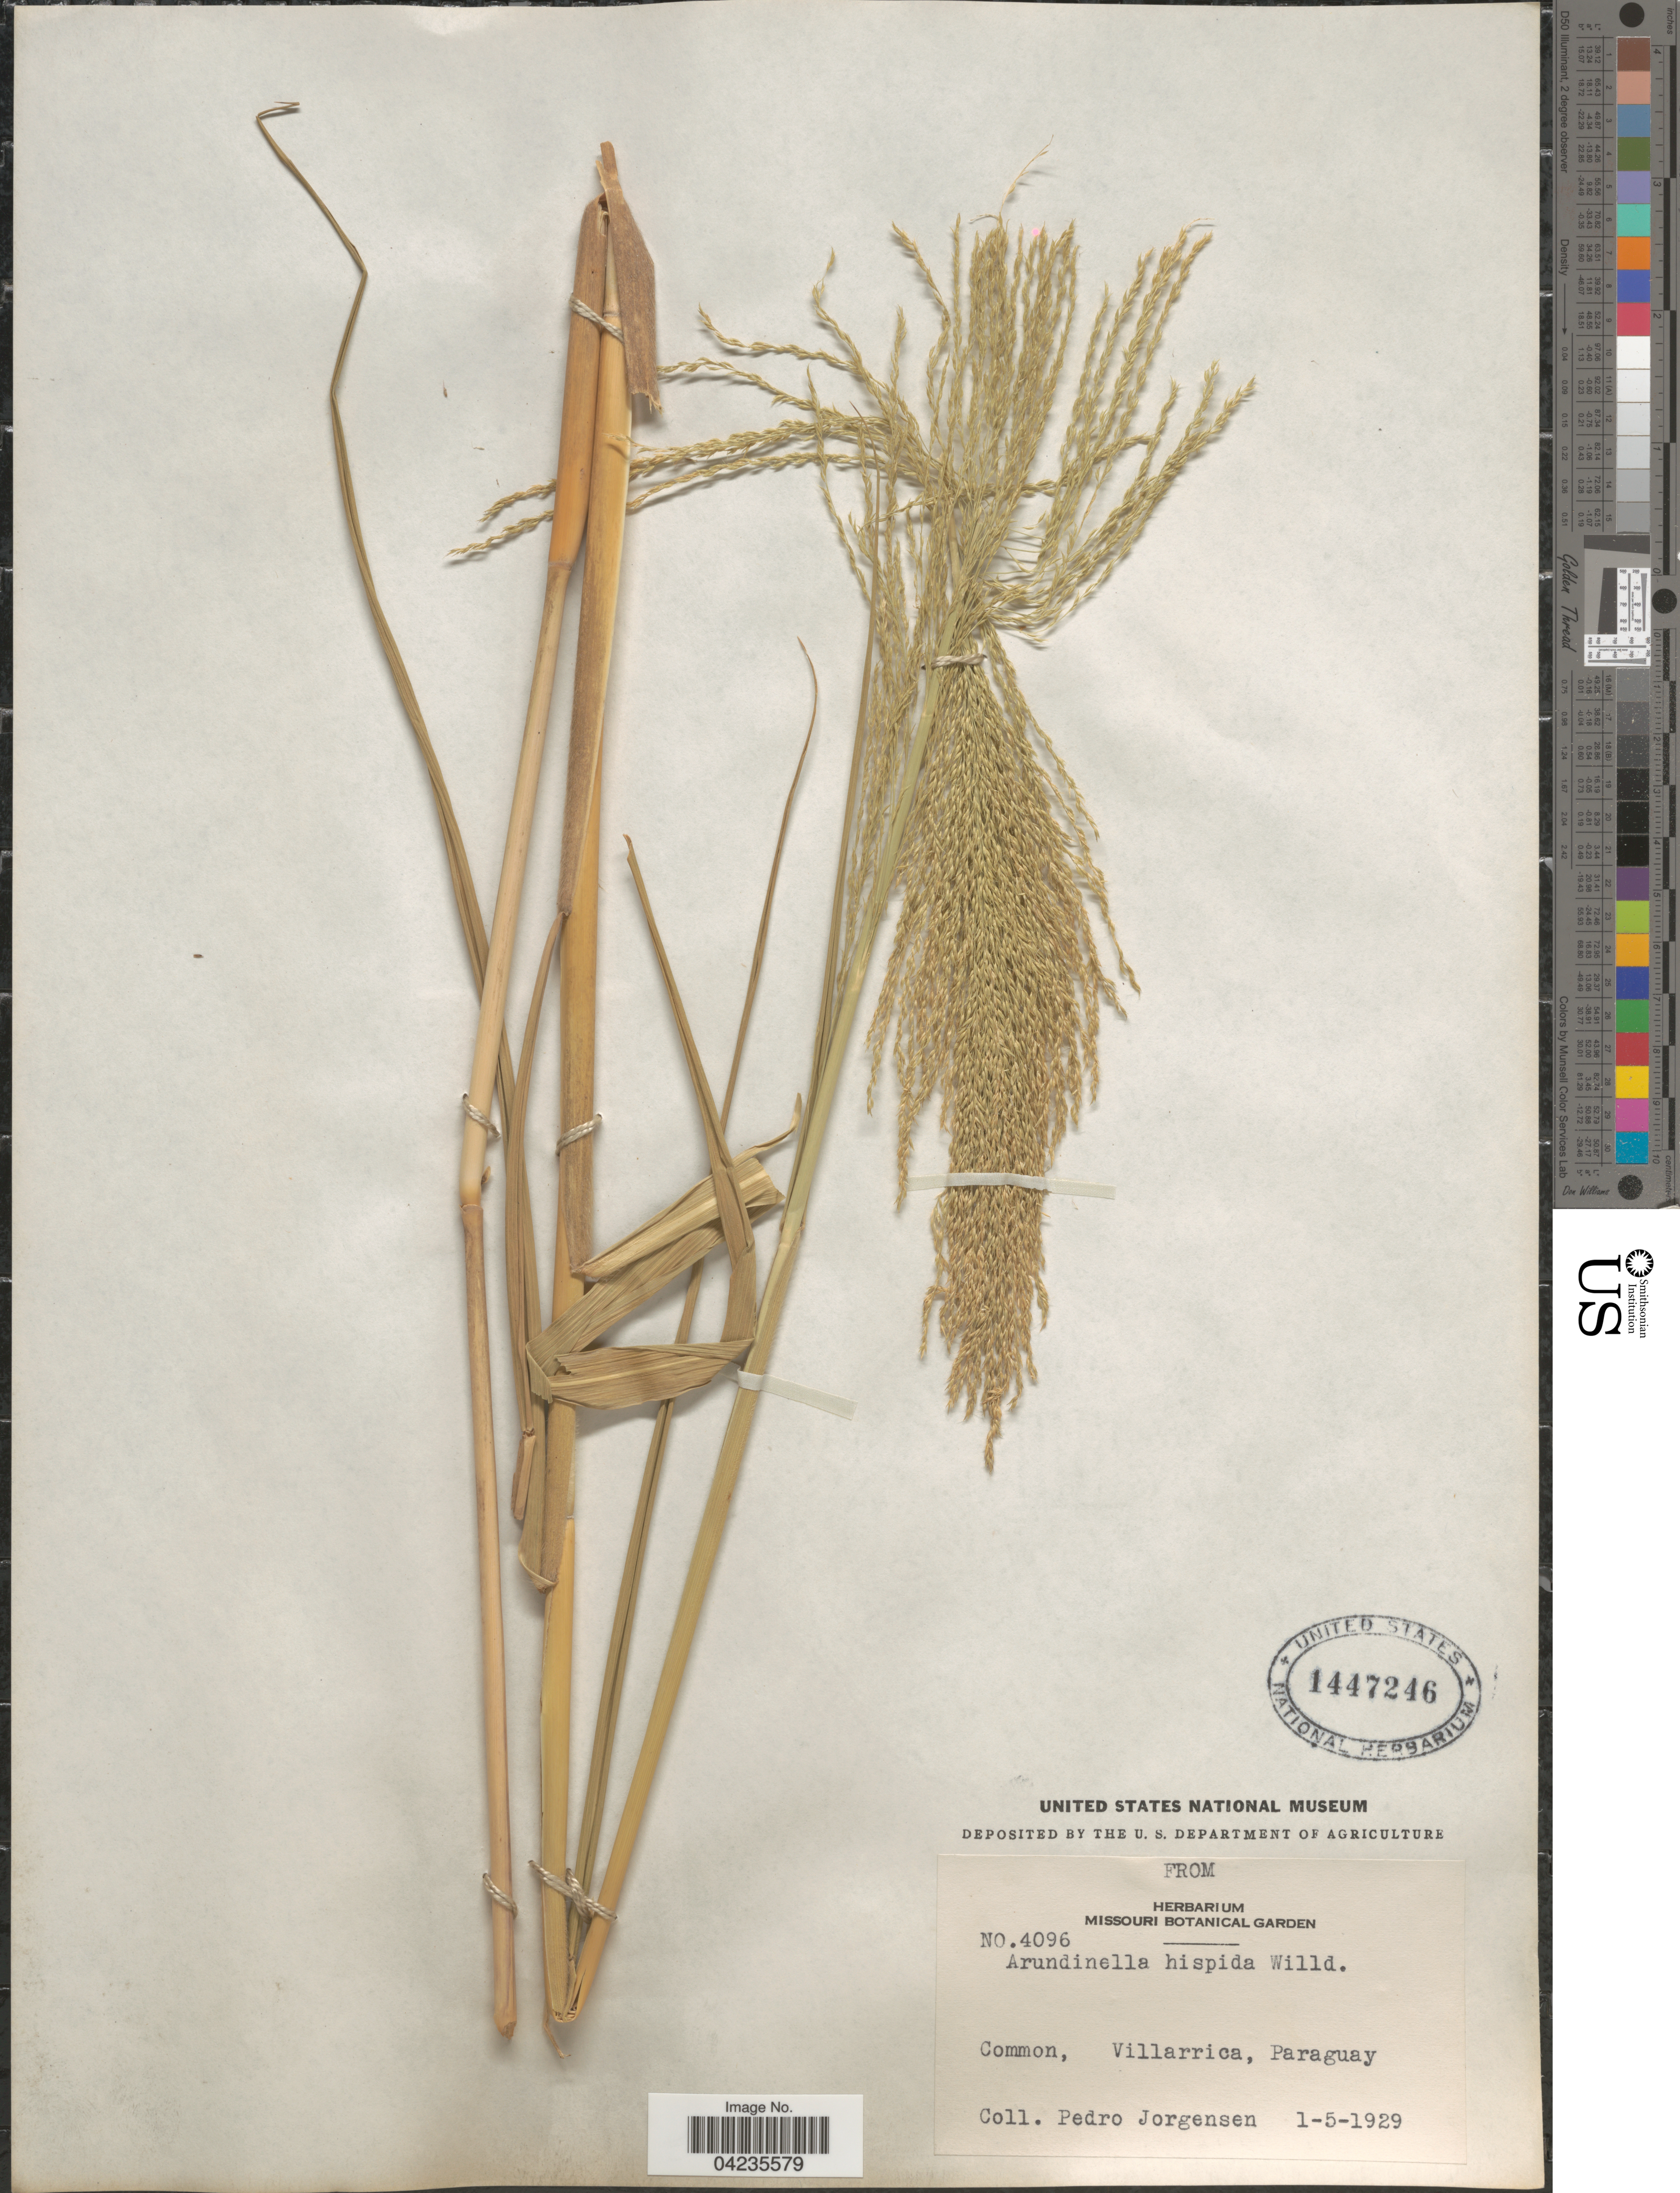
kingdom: Plantae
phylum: Tracheophyta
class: Liliopsida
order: Poales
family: Poaceae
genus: Arundinella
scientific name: Arundinella hispida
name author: (Humb. & Bonpl. ex Willd.) Kuntze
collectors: P. Jörgensen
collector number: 4096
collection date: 1929-05-01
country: Paraguay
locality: Villarrica.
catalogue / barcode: US 1447246